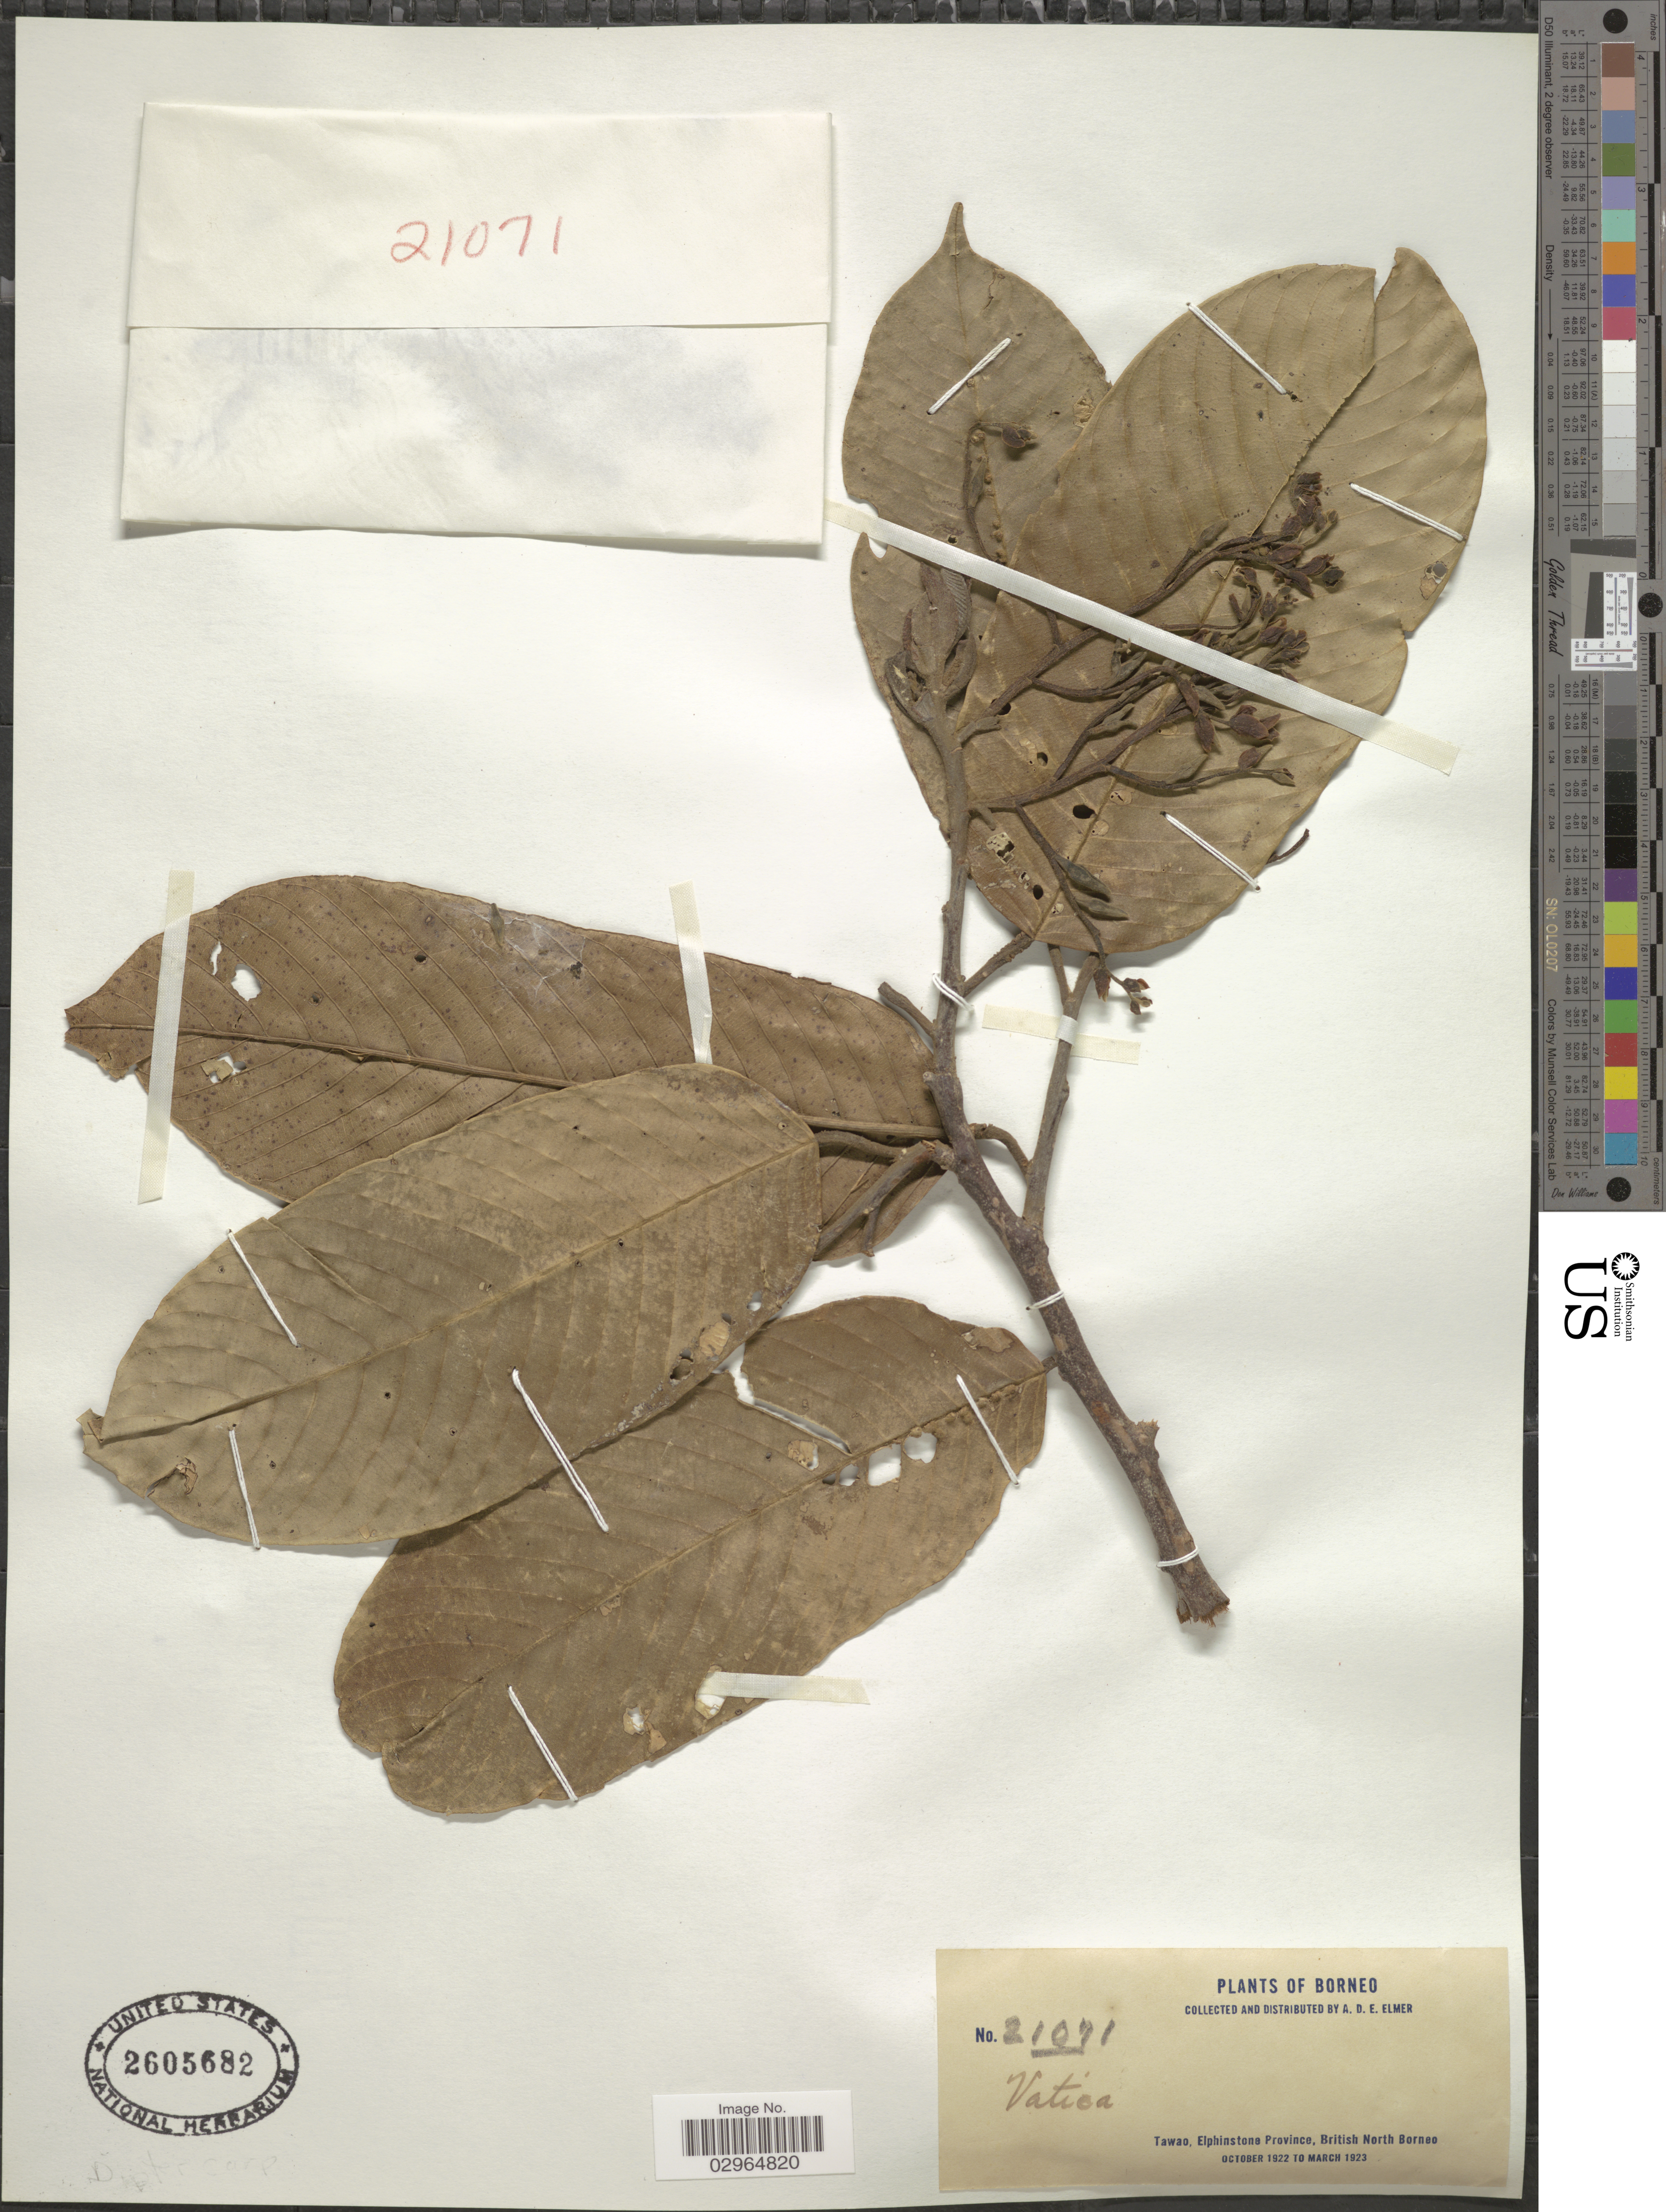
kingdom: Plantae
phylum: Tracheophyta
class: Magnoliopsida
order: Malvales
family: Dipterocarpaceae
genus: Vatica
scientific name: Vatica sp.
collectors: A. D. E. Elmer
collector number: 21071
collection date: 1922-10/1923-03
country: Malaysia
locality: Borneo. Tawao, Elphinstone Province, British North Borneo.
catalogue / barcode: US 2605682